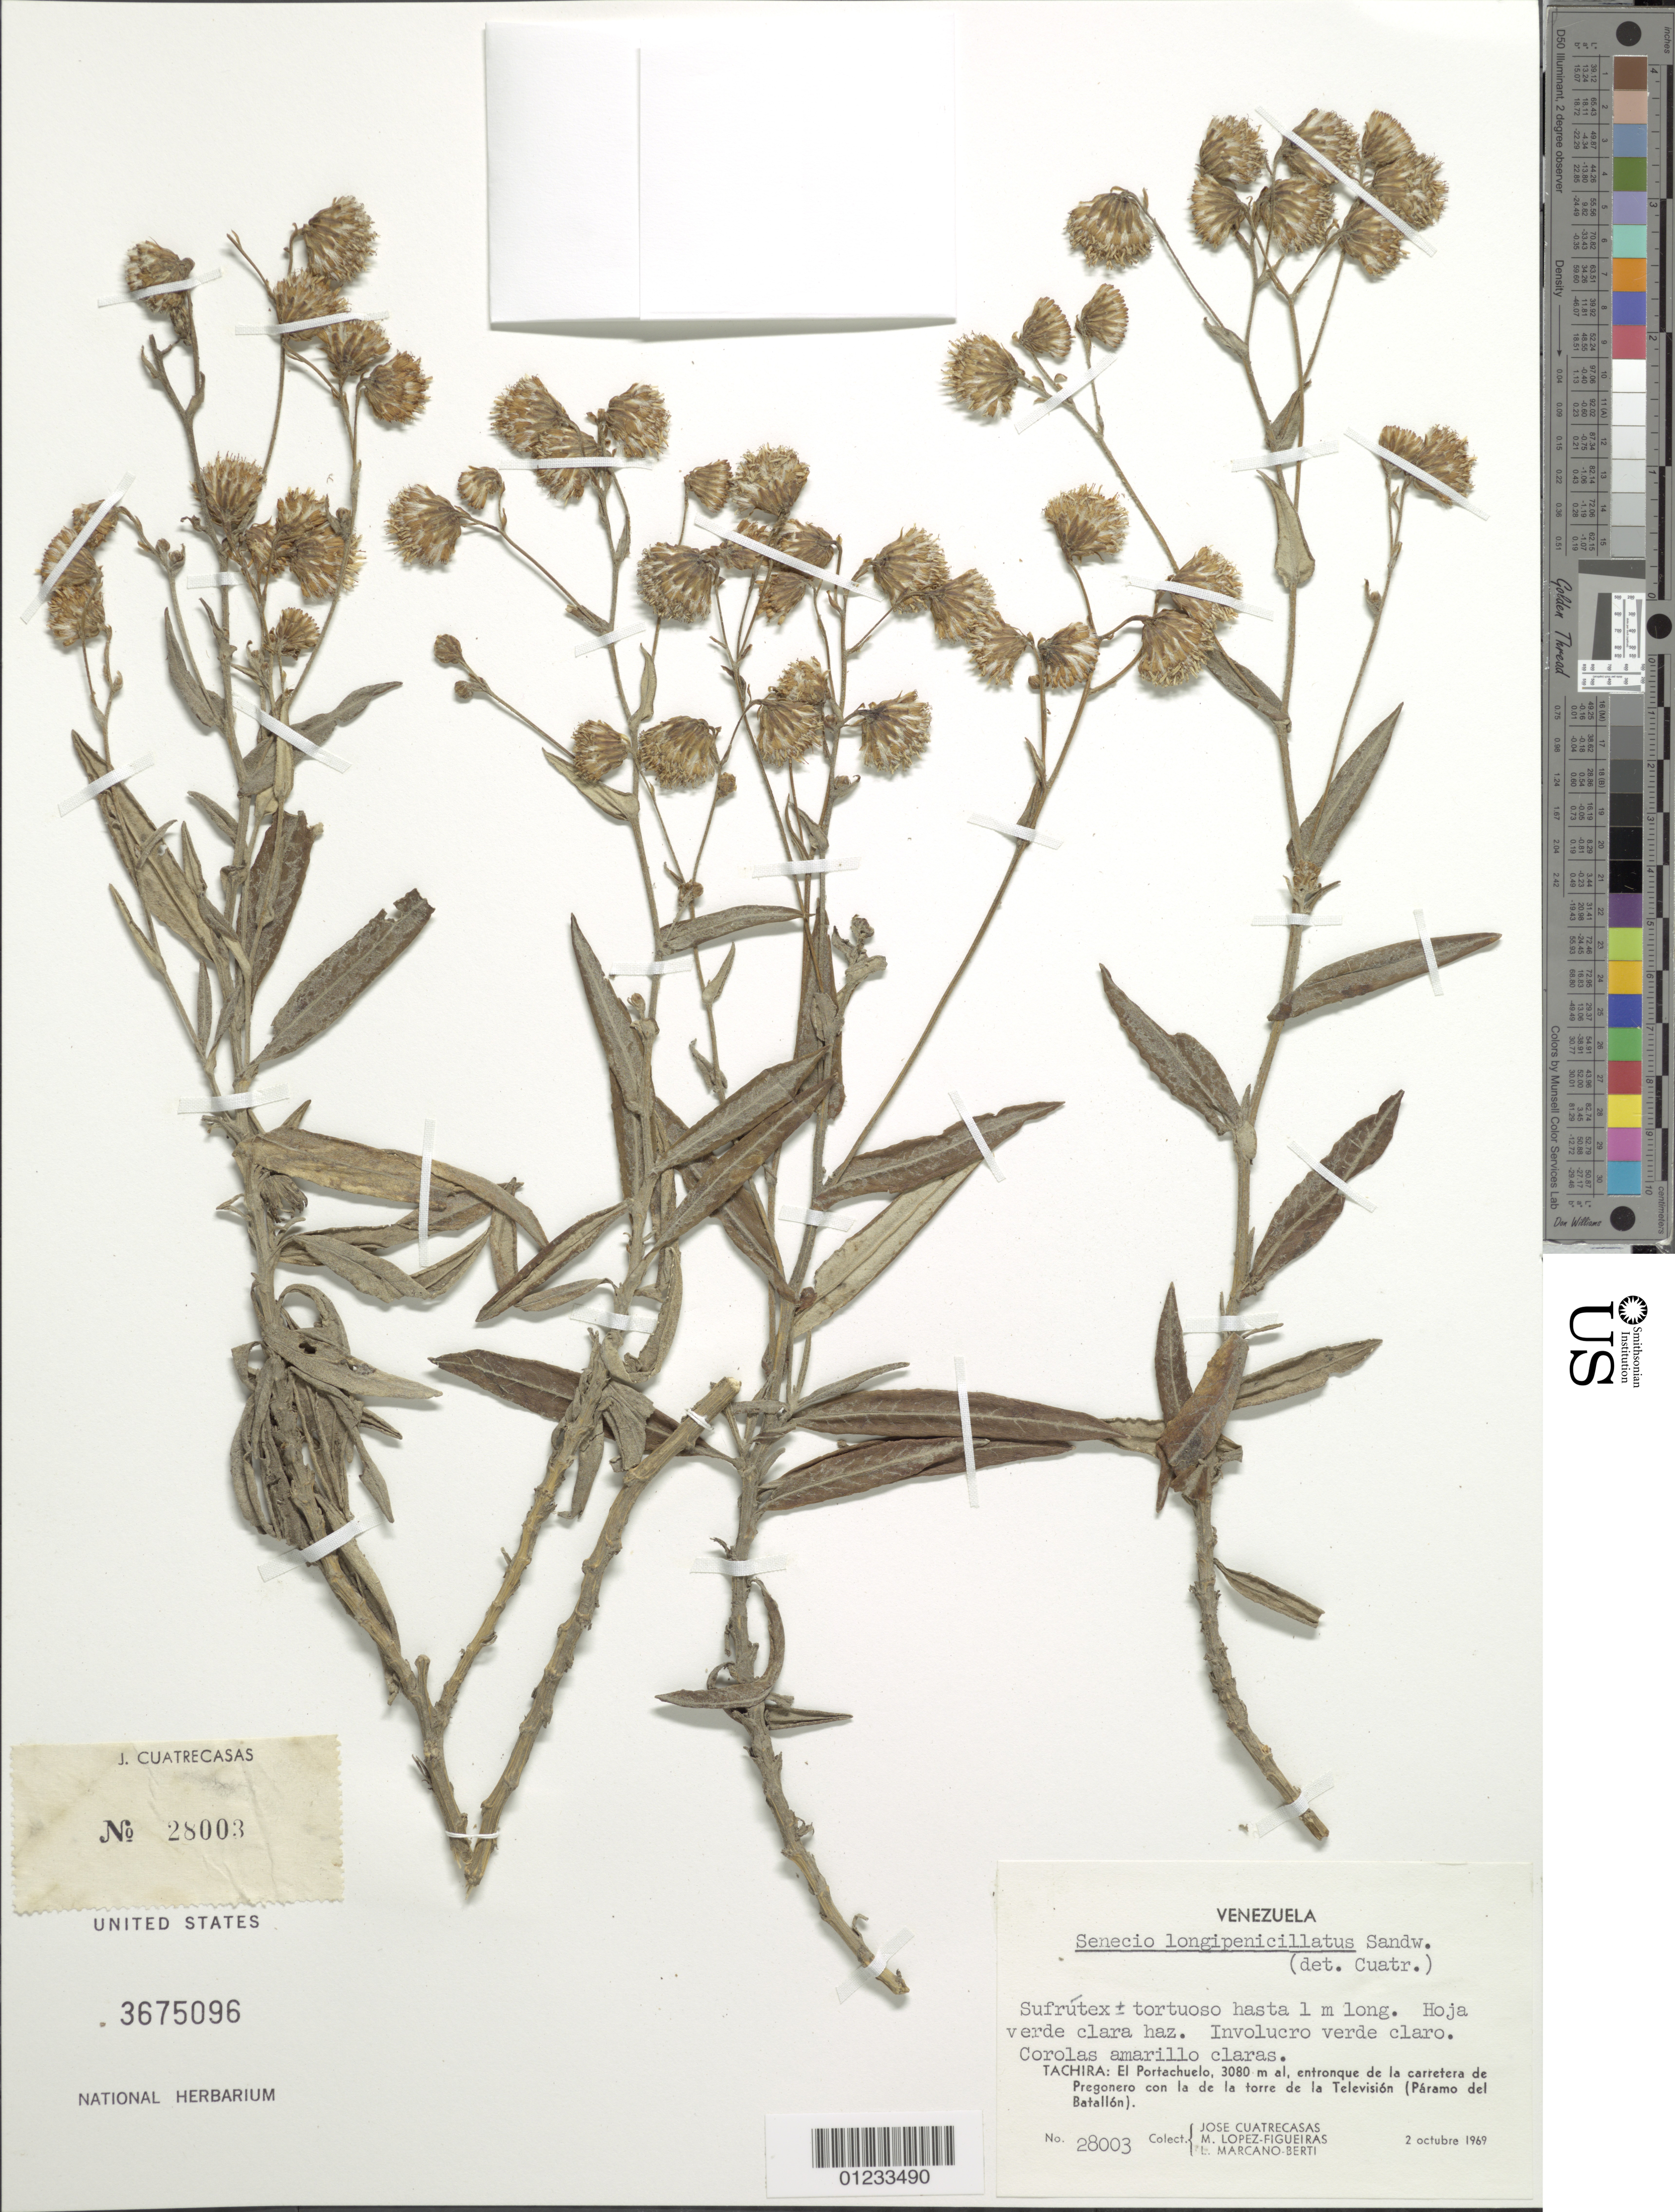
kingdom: Plantae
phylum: Tracheophyta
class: Magnoliopsida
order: Asterales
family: Asteraceae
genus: Senecio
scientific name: Senecio longepenicillatus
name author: Sch. Bip. ex Sandw.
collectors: J. Cuatrecasas, M. López Figueiras & L. Marcano-Berti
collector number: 28003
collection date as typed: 02 Oct 1969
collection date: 1969-10-02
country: Venezuela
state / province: Tachira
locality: El Portachuelo, entronque de la carretera de Pregonero con la de la torre de la Television (Páramo de Batallón).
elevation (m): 3080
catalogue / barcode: US 3675096